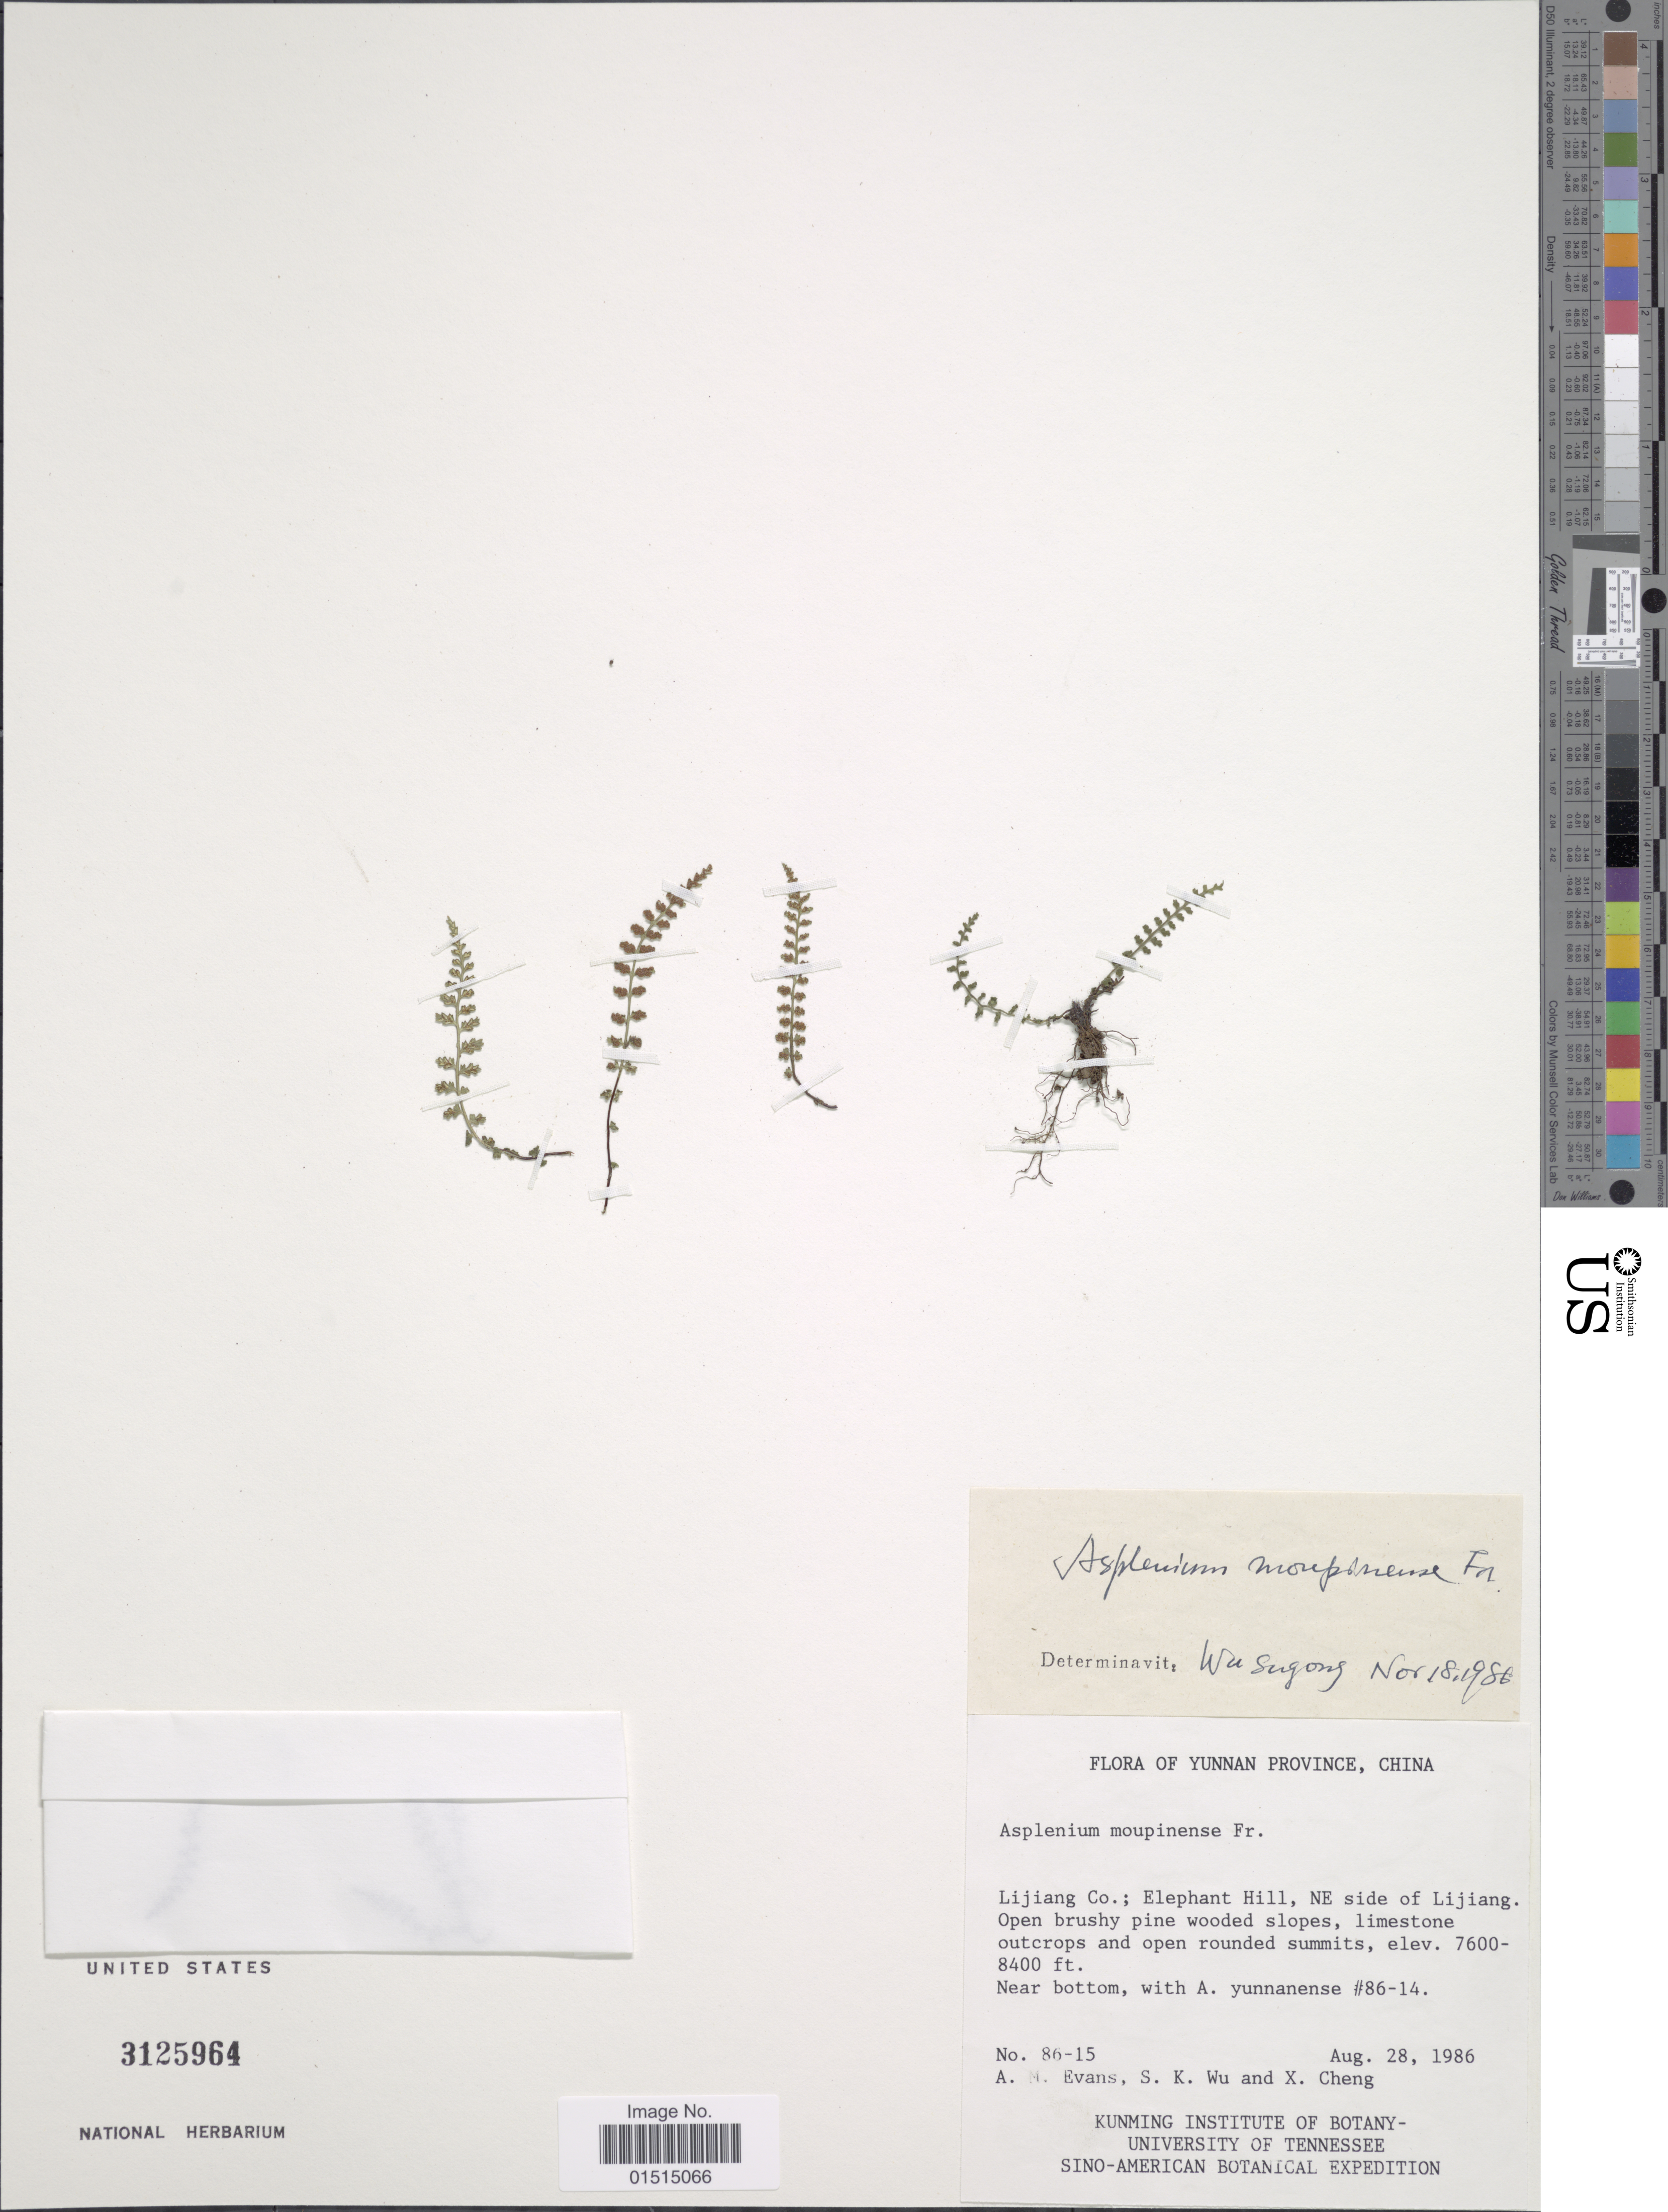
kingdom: Plantae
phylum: Tracheophyta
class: Polypodiopsida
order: Polypodiales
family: Aspleniaceae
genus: Asplenium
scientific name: Asplenium moupinense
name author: Franch.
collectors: A. M. Evans, S. K. Wu & X. Cheng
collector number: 86-15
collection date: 1986-08-28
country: China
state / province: Yunnan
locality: Lijang Co.; Elephant Hill, NE side of Lijiang.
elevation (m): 2316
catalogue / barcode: US 3125964